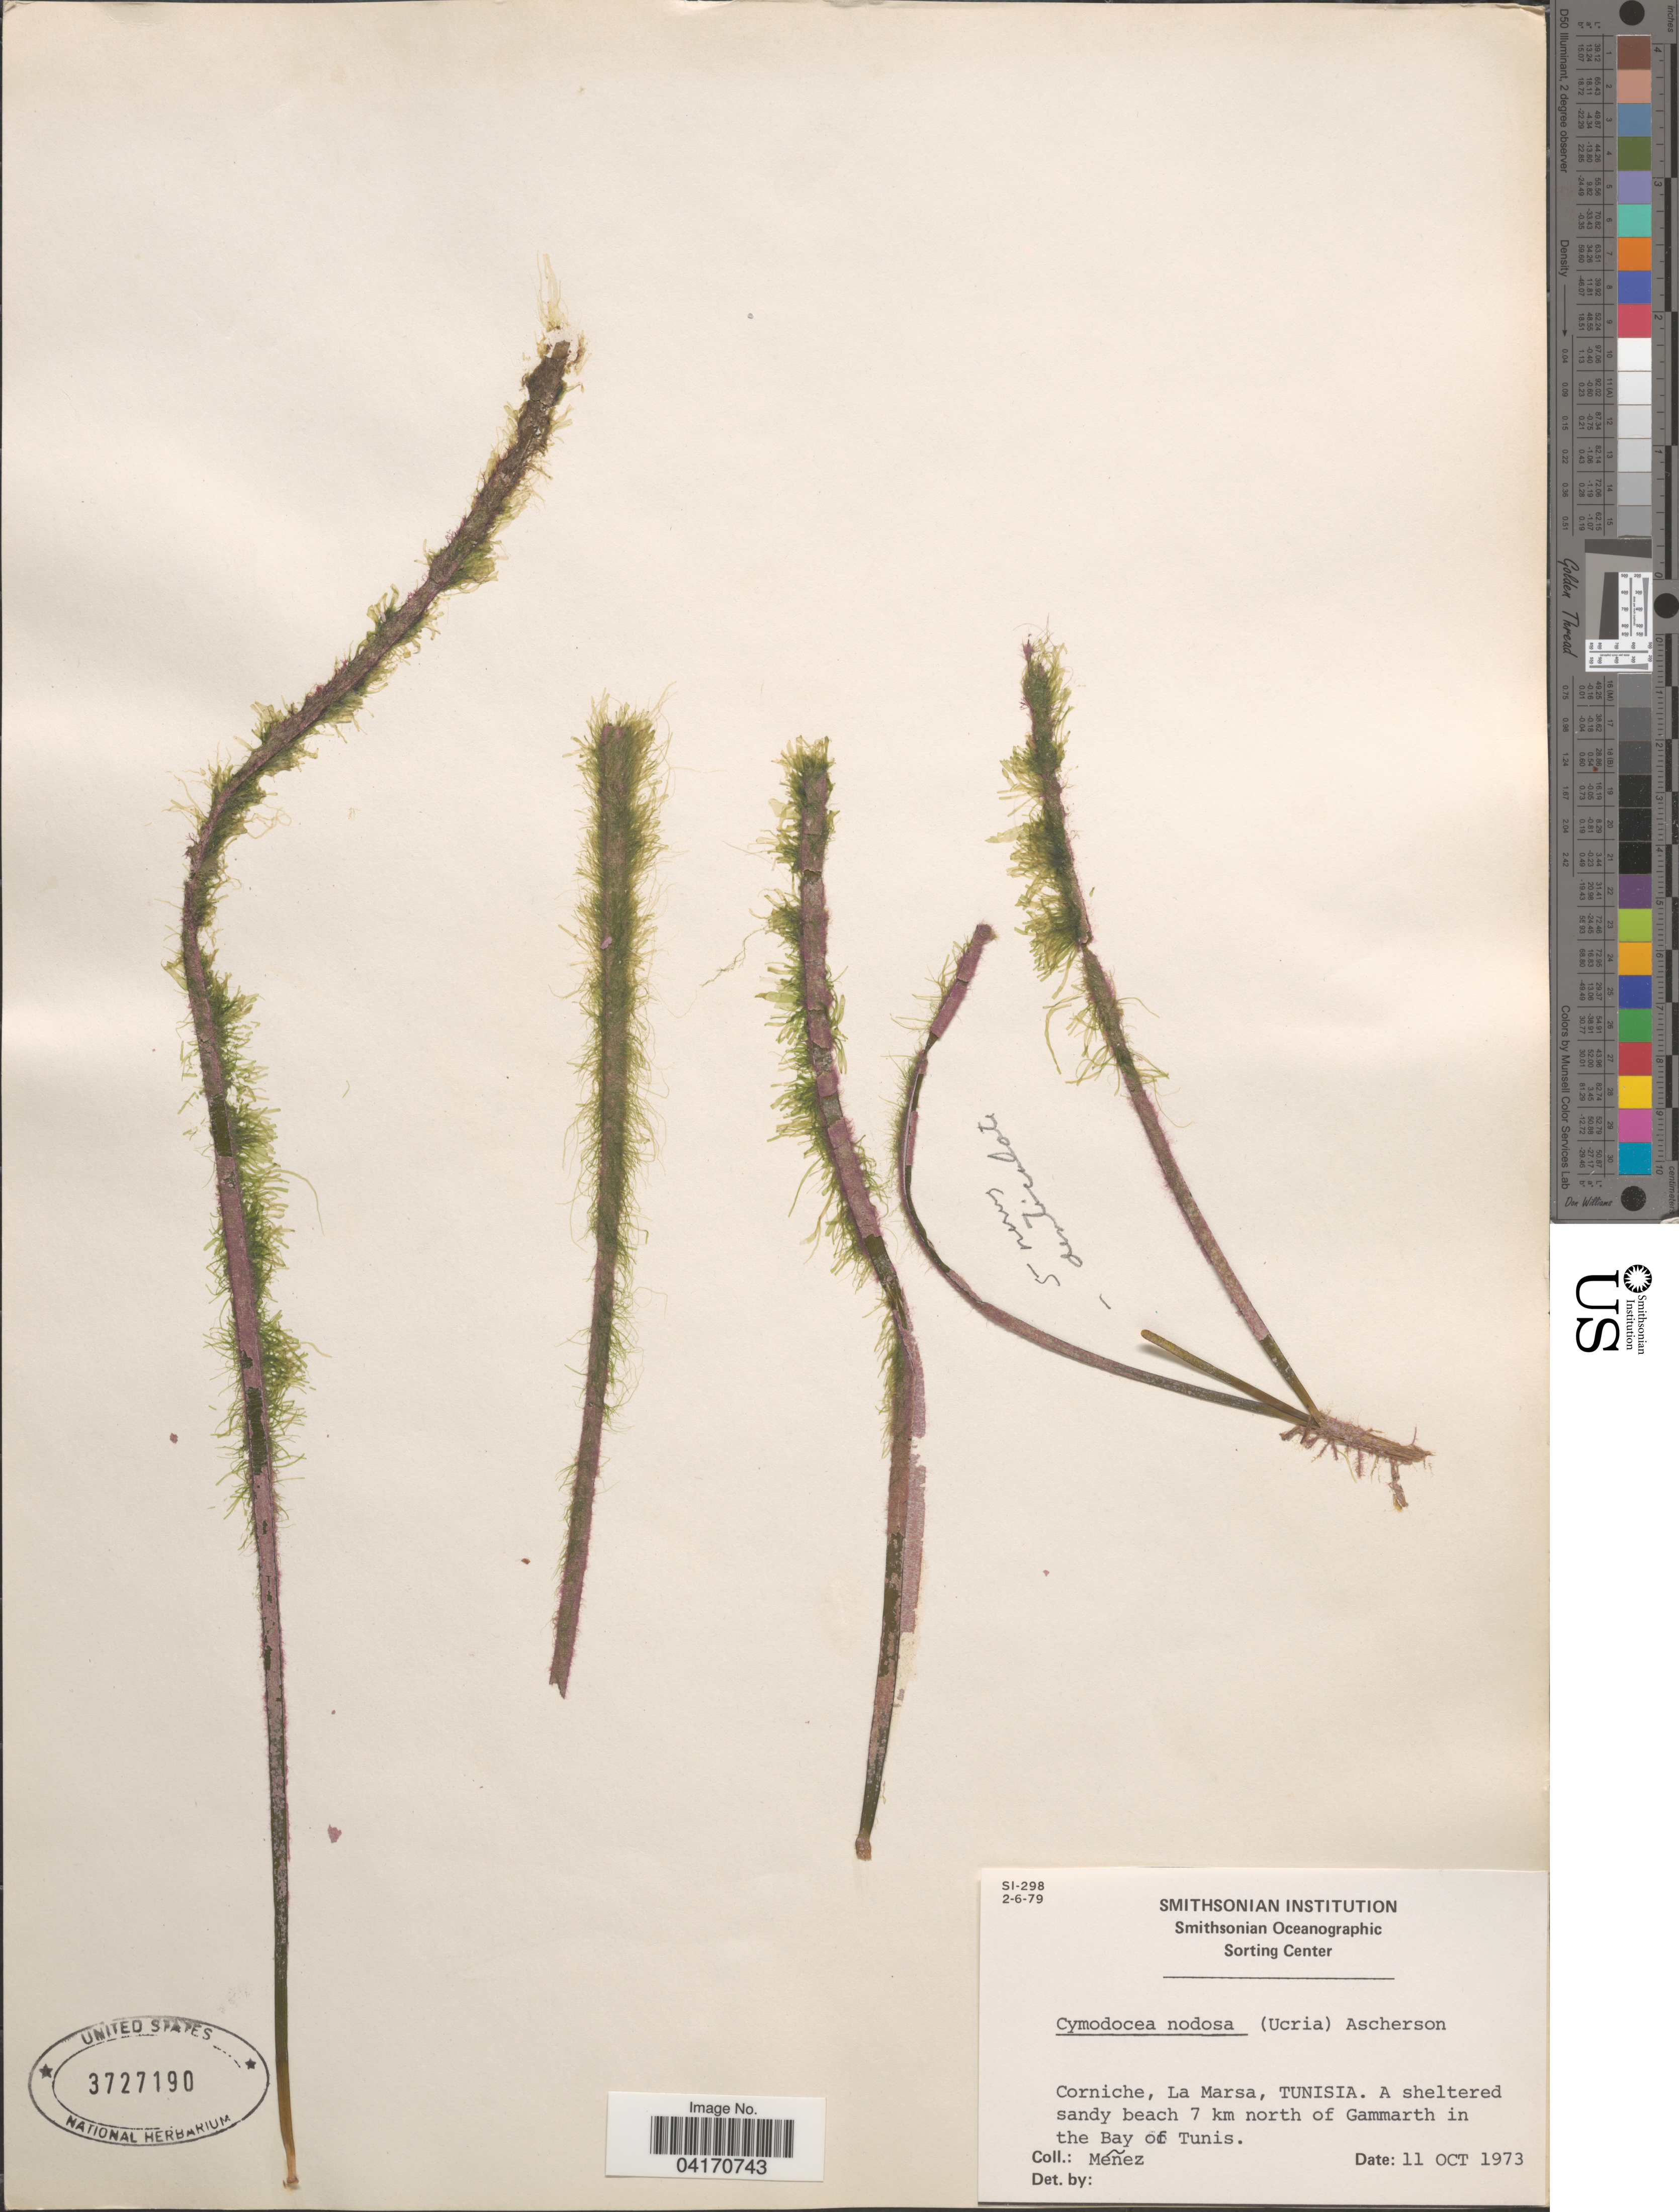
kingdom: Plantae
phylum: Tracheophyta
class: Liliopsida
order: Alismatales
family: Cymodoceaceae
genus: Cymodocea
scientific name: Cymodocea nodosa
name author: Asch.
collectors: Menez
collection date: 1973-10-11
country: Tunisia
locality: Corniche, La Marsa. A sheltered sandy beach 7 km north of Gammarth in the Bay of Tunis.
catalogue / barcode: US 3727190